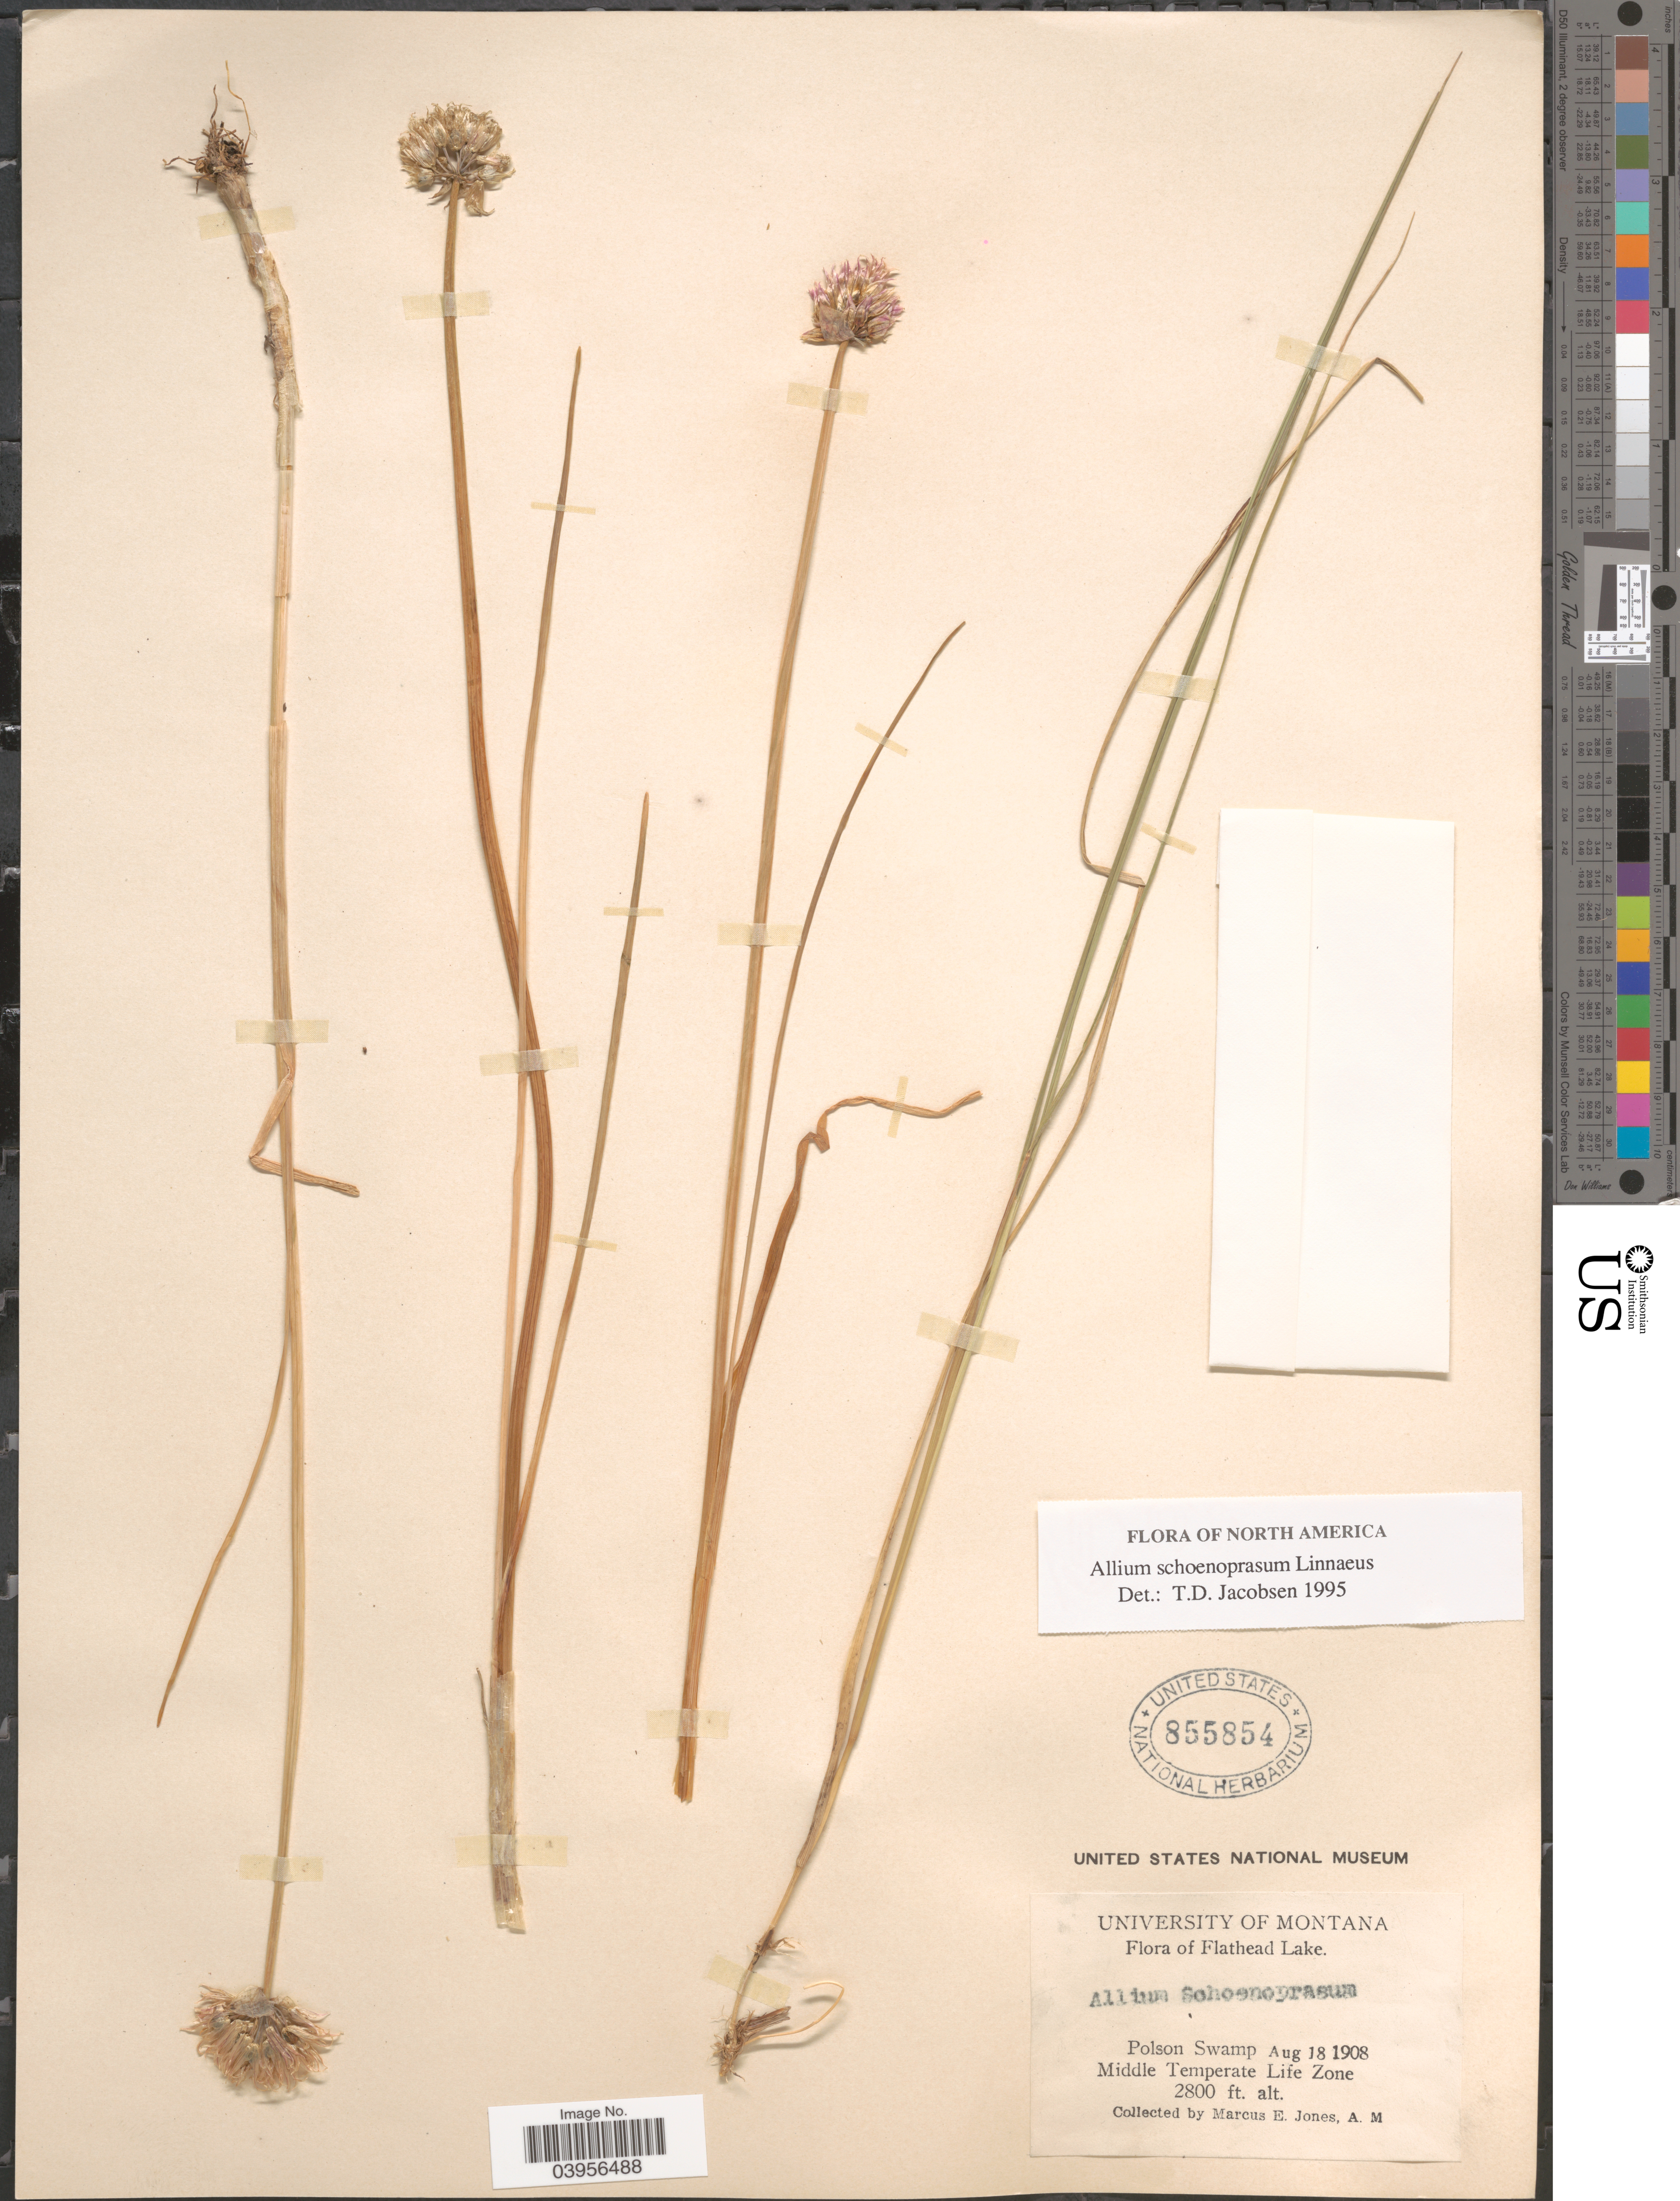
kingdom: Plantae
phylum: Tracheophyta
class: Liliopsida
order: Asparagales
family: Amaryllidaceae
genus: Allium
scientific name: Allium schoenoprasum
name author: L.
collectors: M. E. Jones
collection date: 1908-08-18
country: United States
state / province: Montana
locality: Flathead Lake. Polson Swamp. Middle Temperate Life Zone.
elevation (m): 853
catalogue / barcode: US 855854